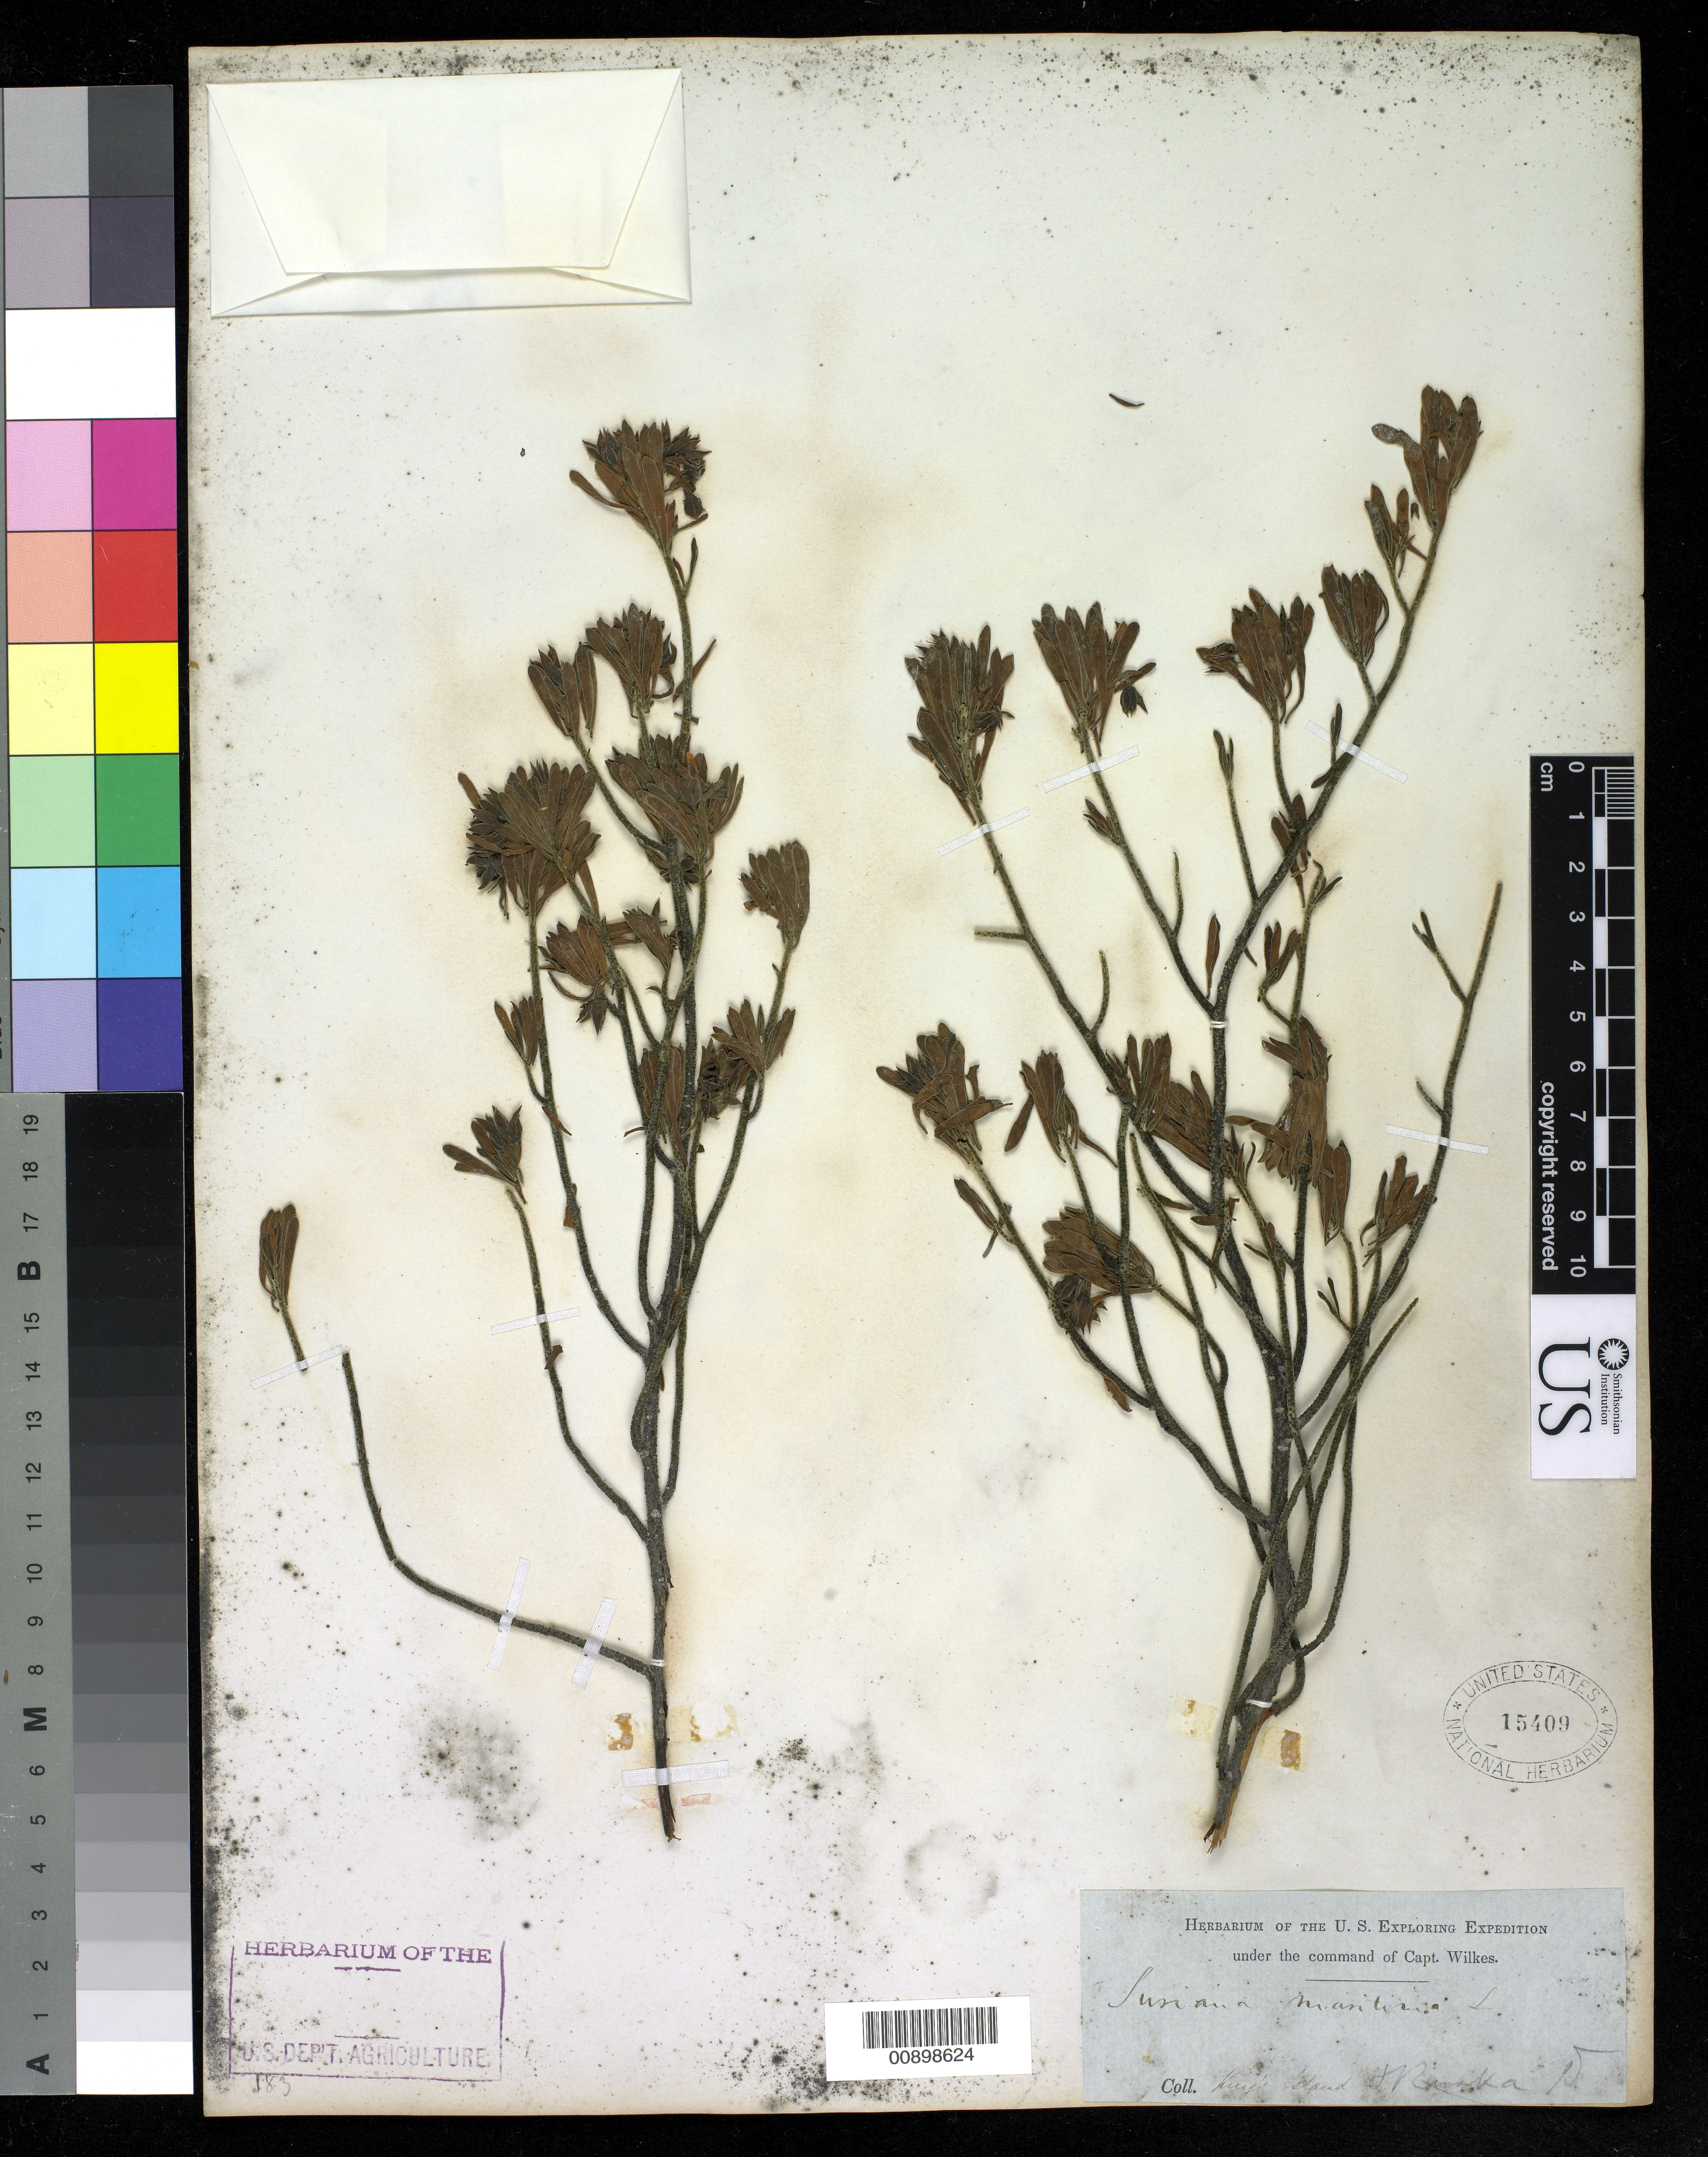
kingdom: Plantae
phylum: Tracheophyta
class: Magnoliopsida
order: Fabales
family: Surianaceae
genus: Suriana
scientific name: Suriana maritima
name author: L.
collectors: Wilkes Explor. Exped.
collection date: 1838/1842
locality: Huy's Islands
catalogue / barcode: US 15409